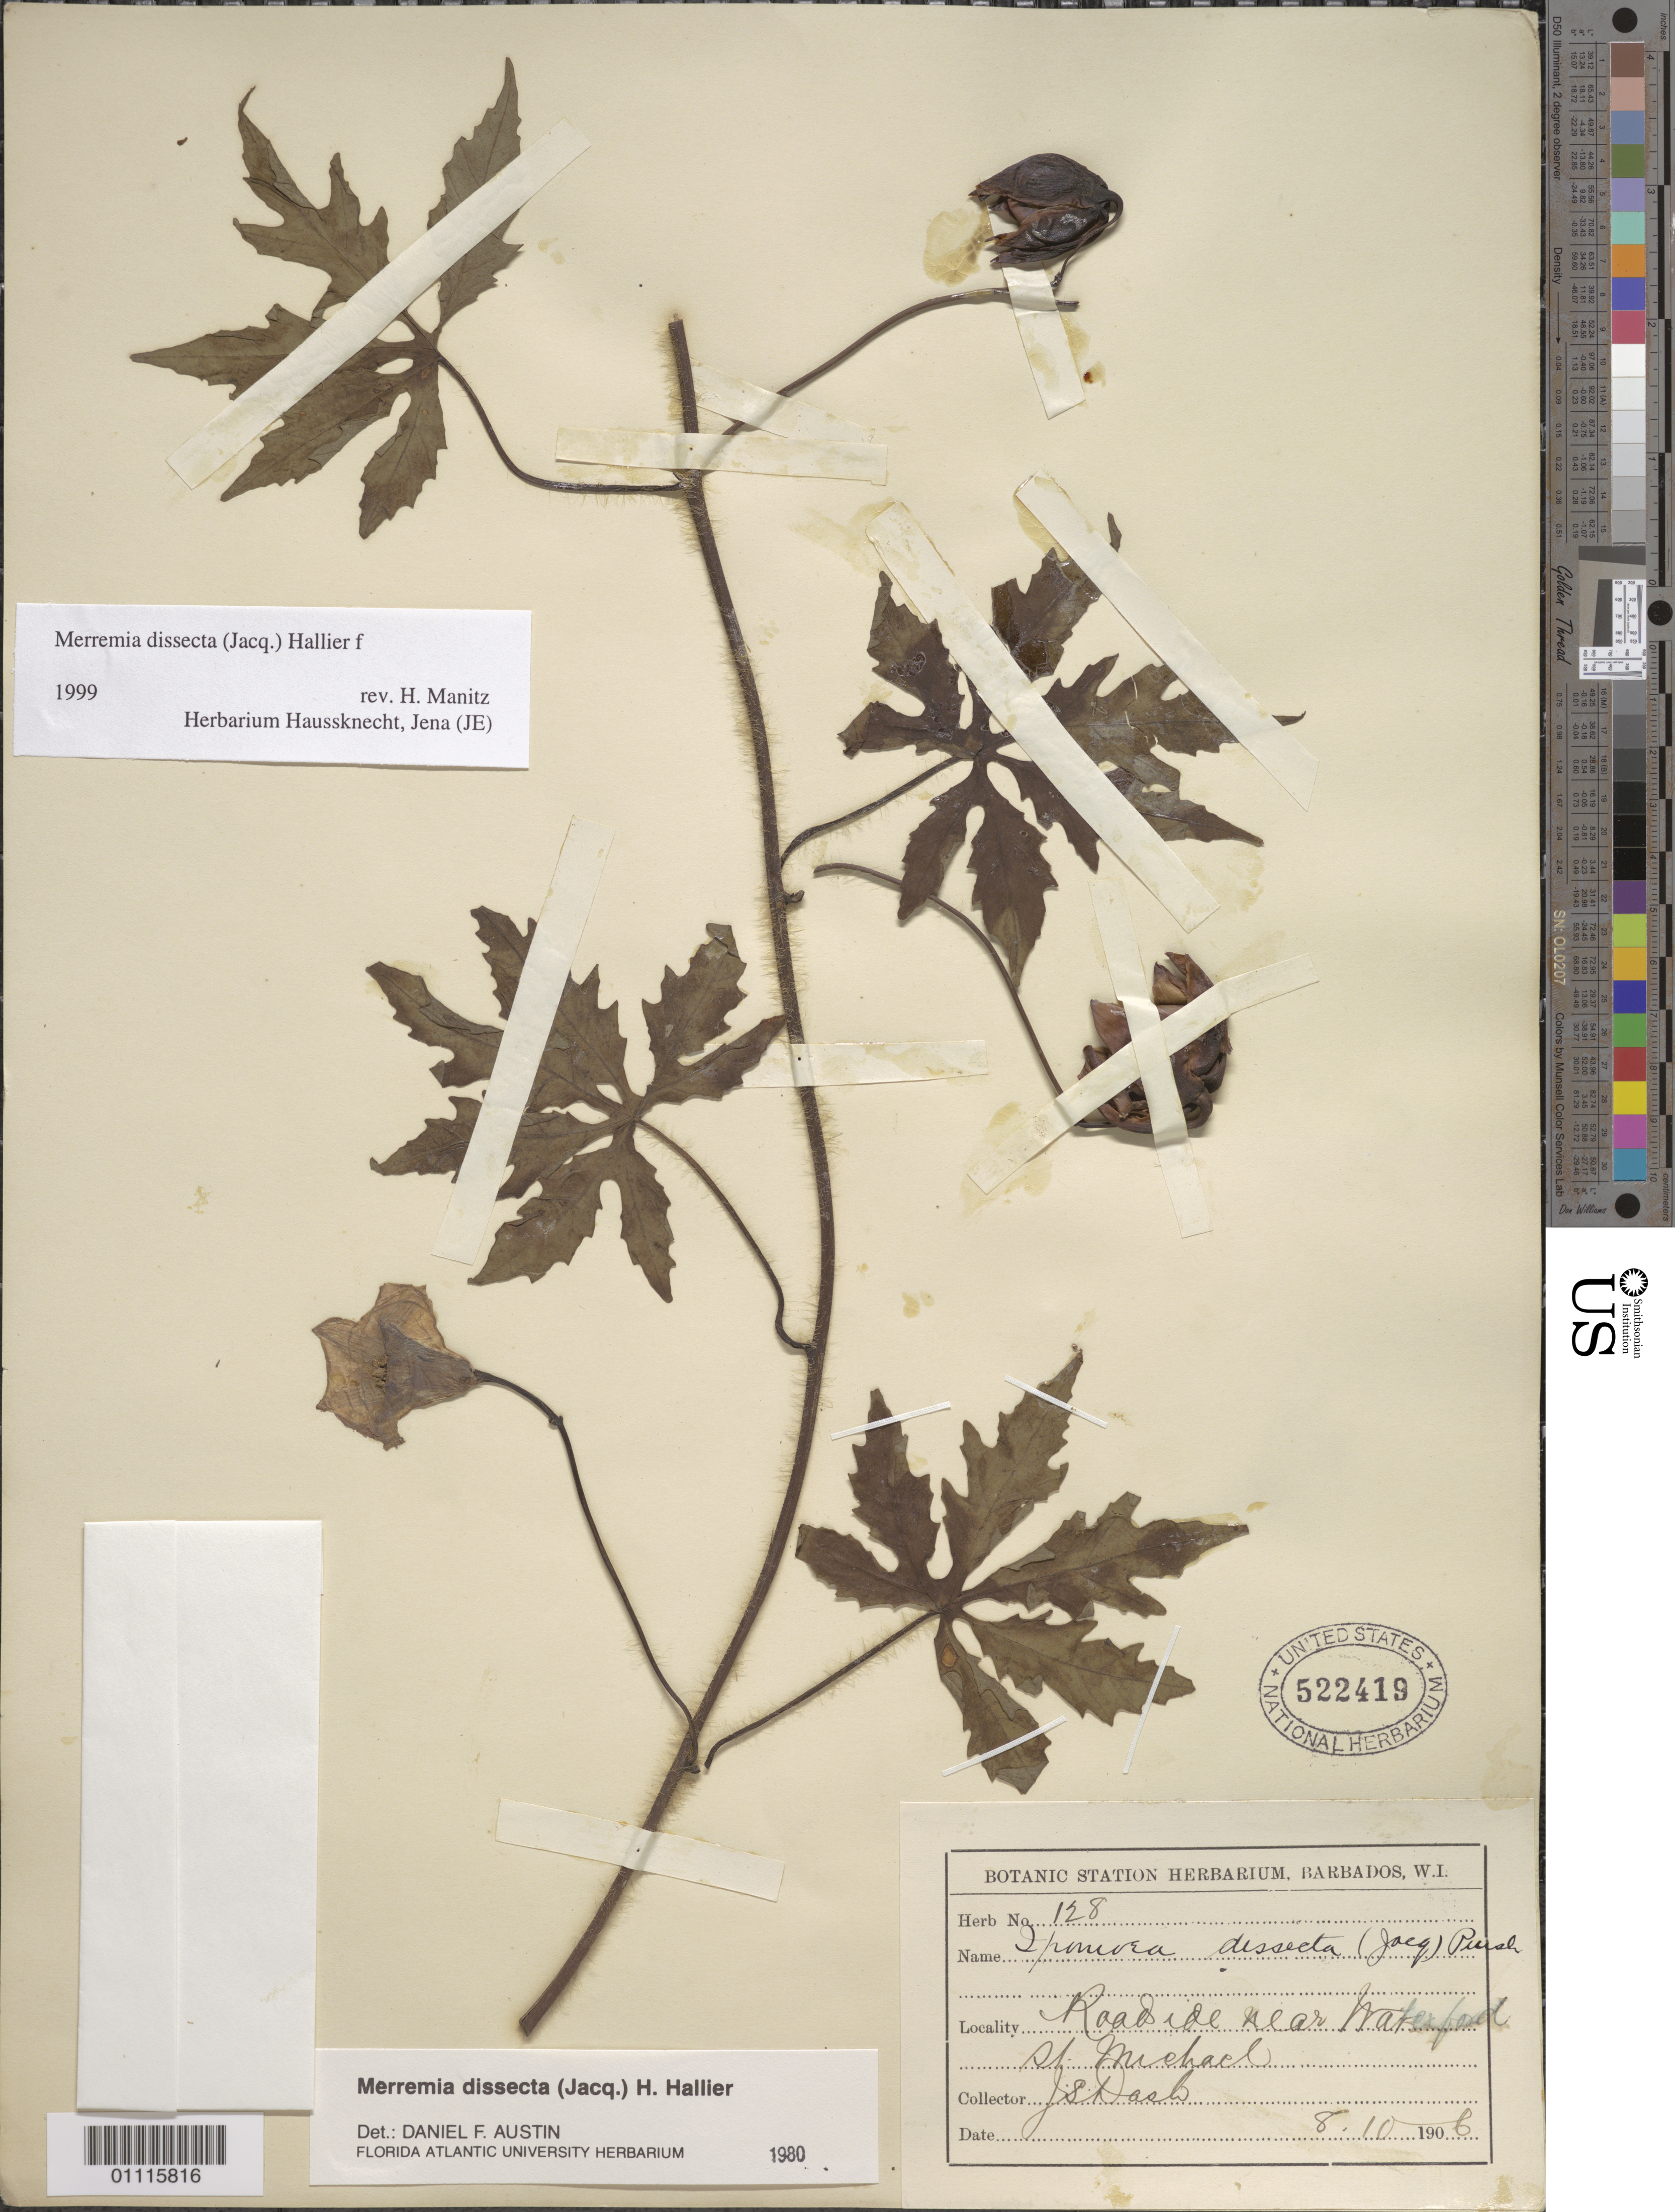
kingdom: Plantae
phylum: Tracheophyta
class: Magnoliopsida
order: Solanales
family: Convolvulaceae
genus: Distimake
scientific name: Distimake dissectus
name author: (Jacq.) A. R. Simões & Staples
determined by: Strong, Mark T., (BOT), Smithsonian Institution - National Museum of Natural History (UNITED STATES)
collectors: J. Dash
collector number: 128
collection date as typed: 08 Oct 1906 or 10 Aug 1906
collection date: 1906-08-10 or 1906-10-08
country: Barbados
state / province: Saint Michael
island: Barbados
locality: Roadside near Waterford.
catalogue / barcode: US 522419